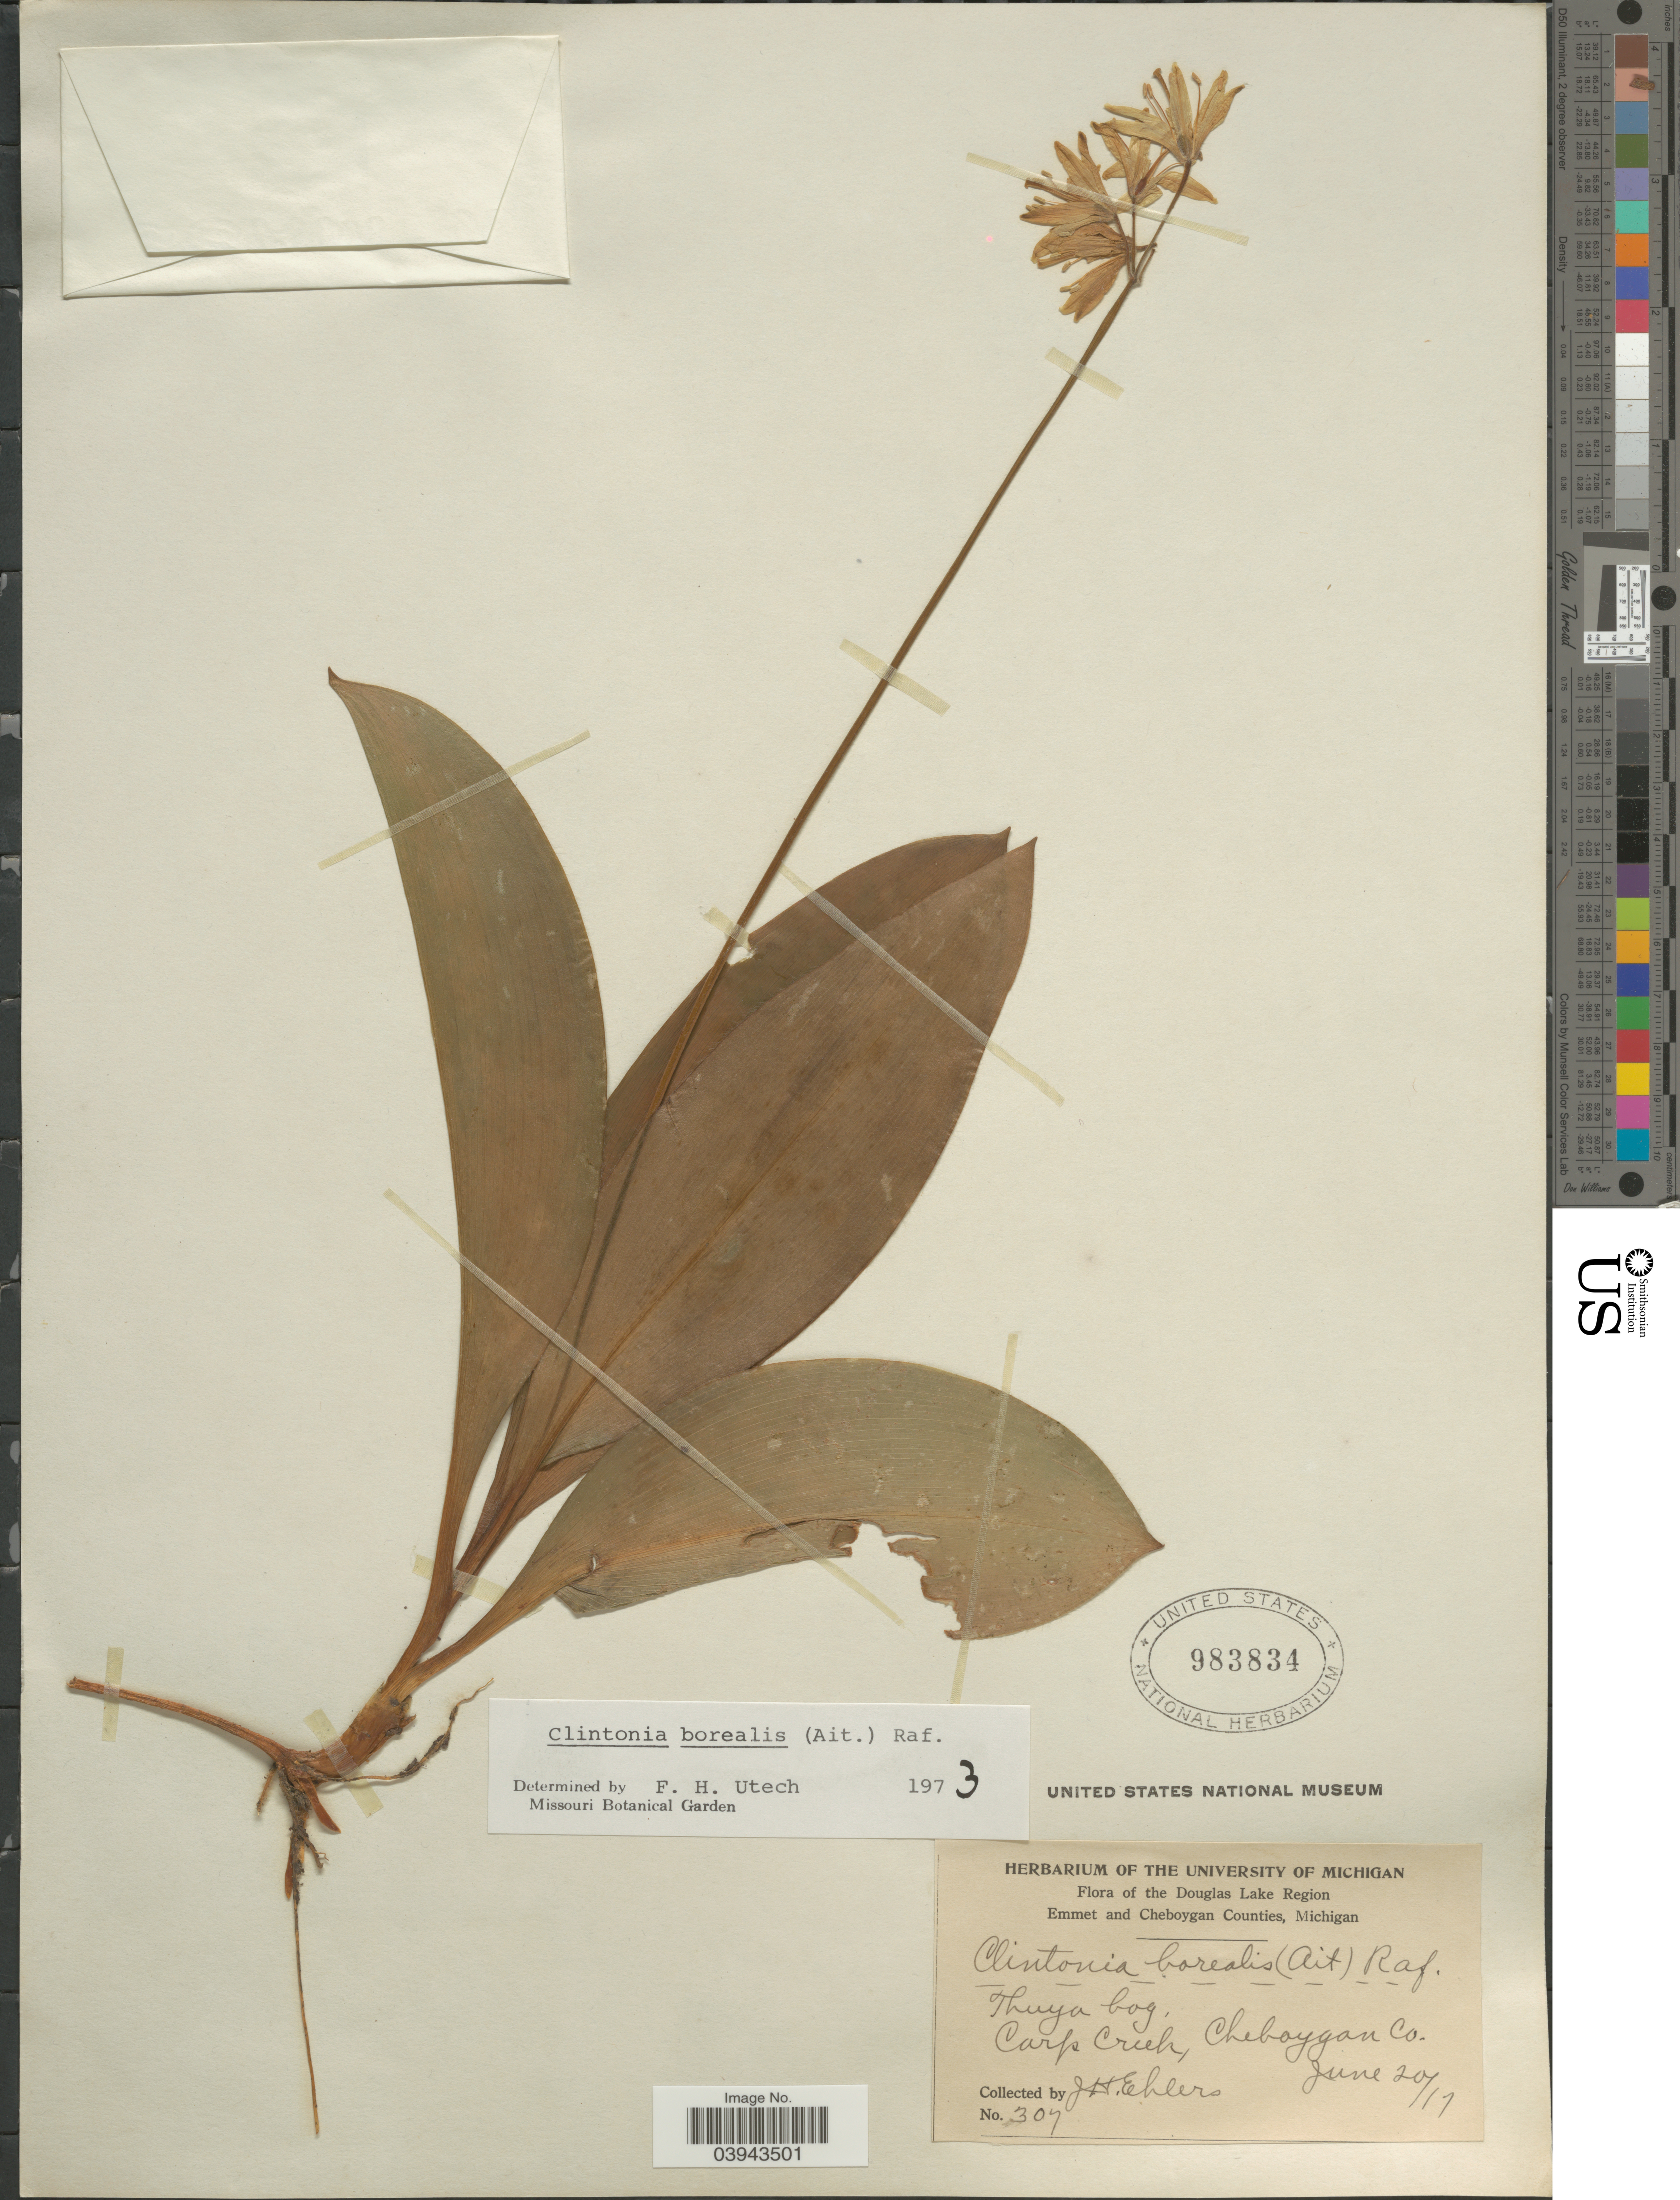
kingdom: Plantae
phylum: Tracheophyta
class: Liliopsida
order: Liliales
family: Liliaceae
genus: Clintonia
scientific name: Clintonia borealis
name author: (Aiton) Raf.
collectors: J. H. Ehlers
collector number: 307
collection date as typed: Transcribed d/m/y: 20/6/17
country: United States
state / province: Michigan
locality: The Douglas Lake Region. Carp Creek, Cheboygan County.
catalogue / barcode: US 983834